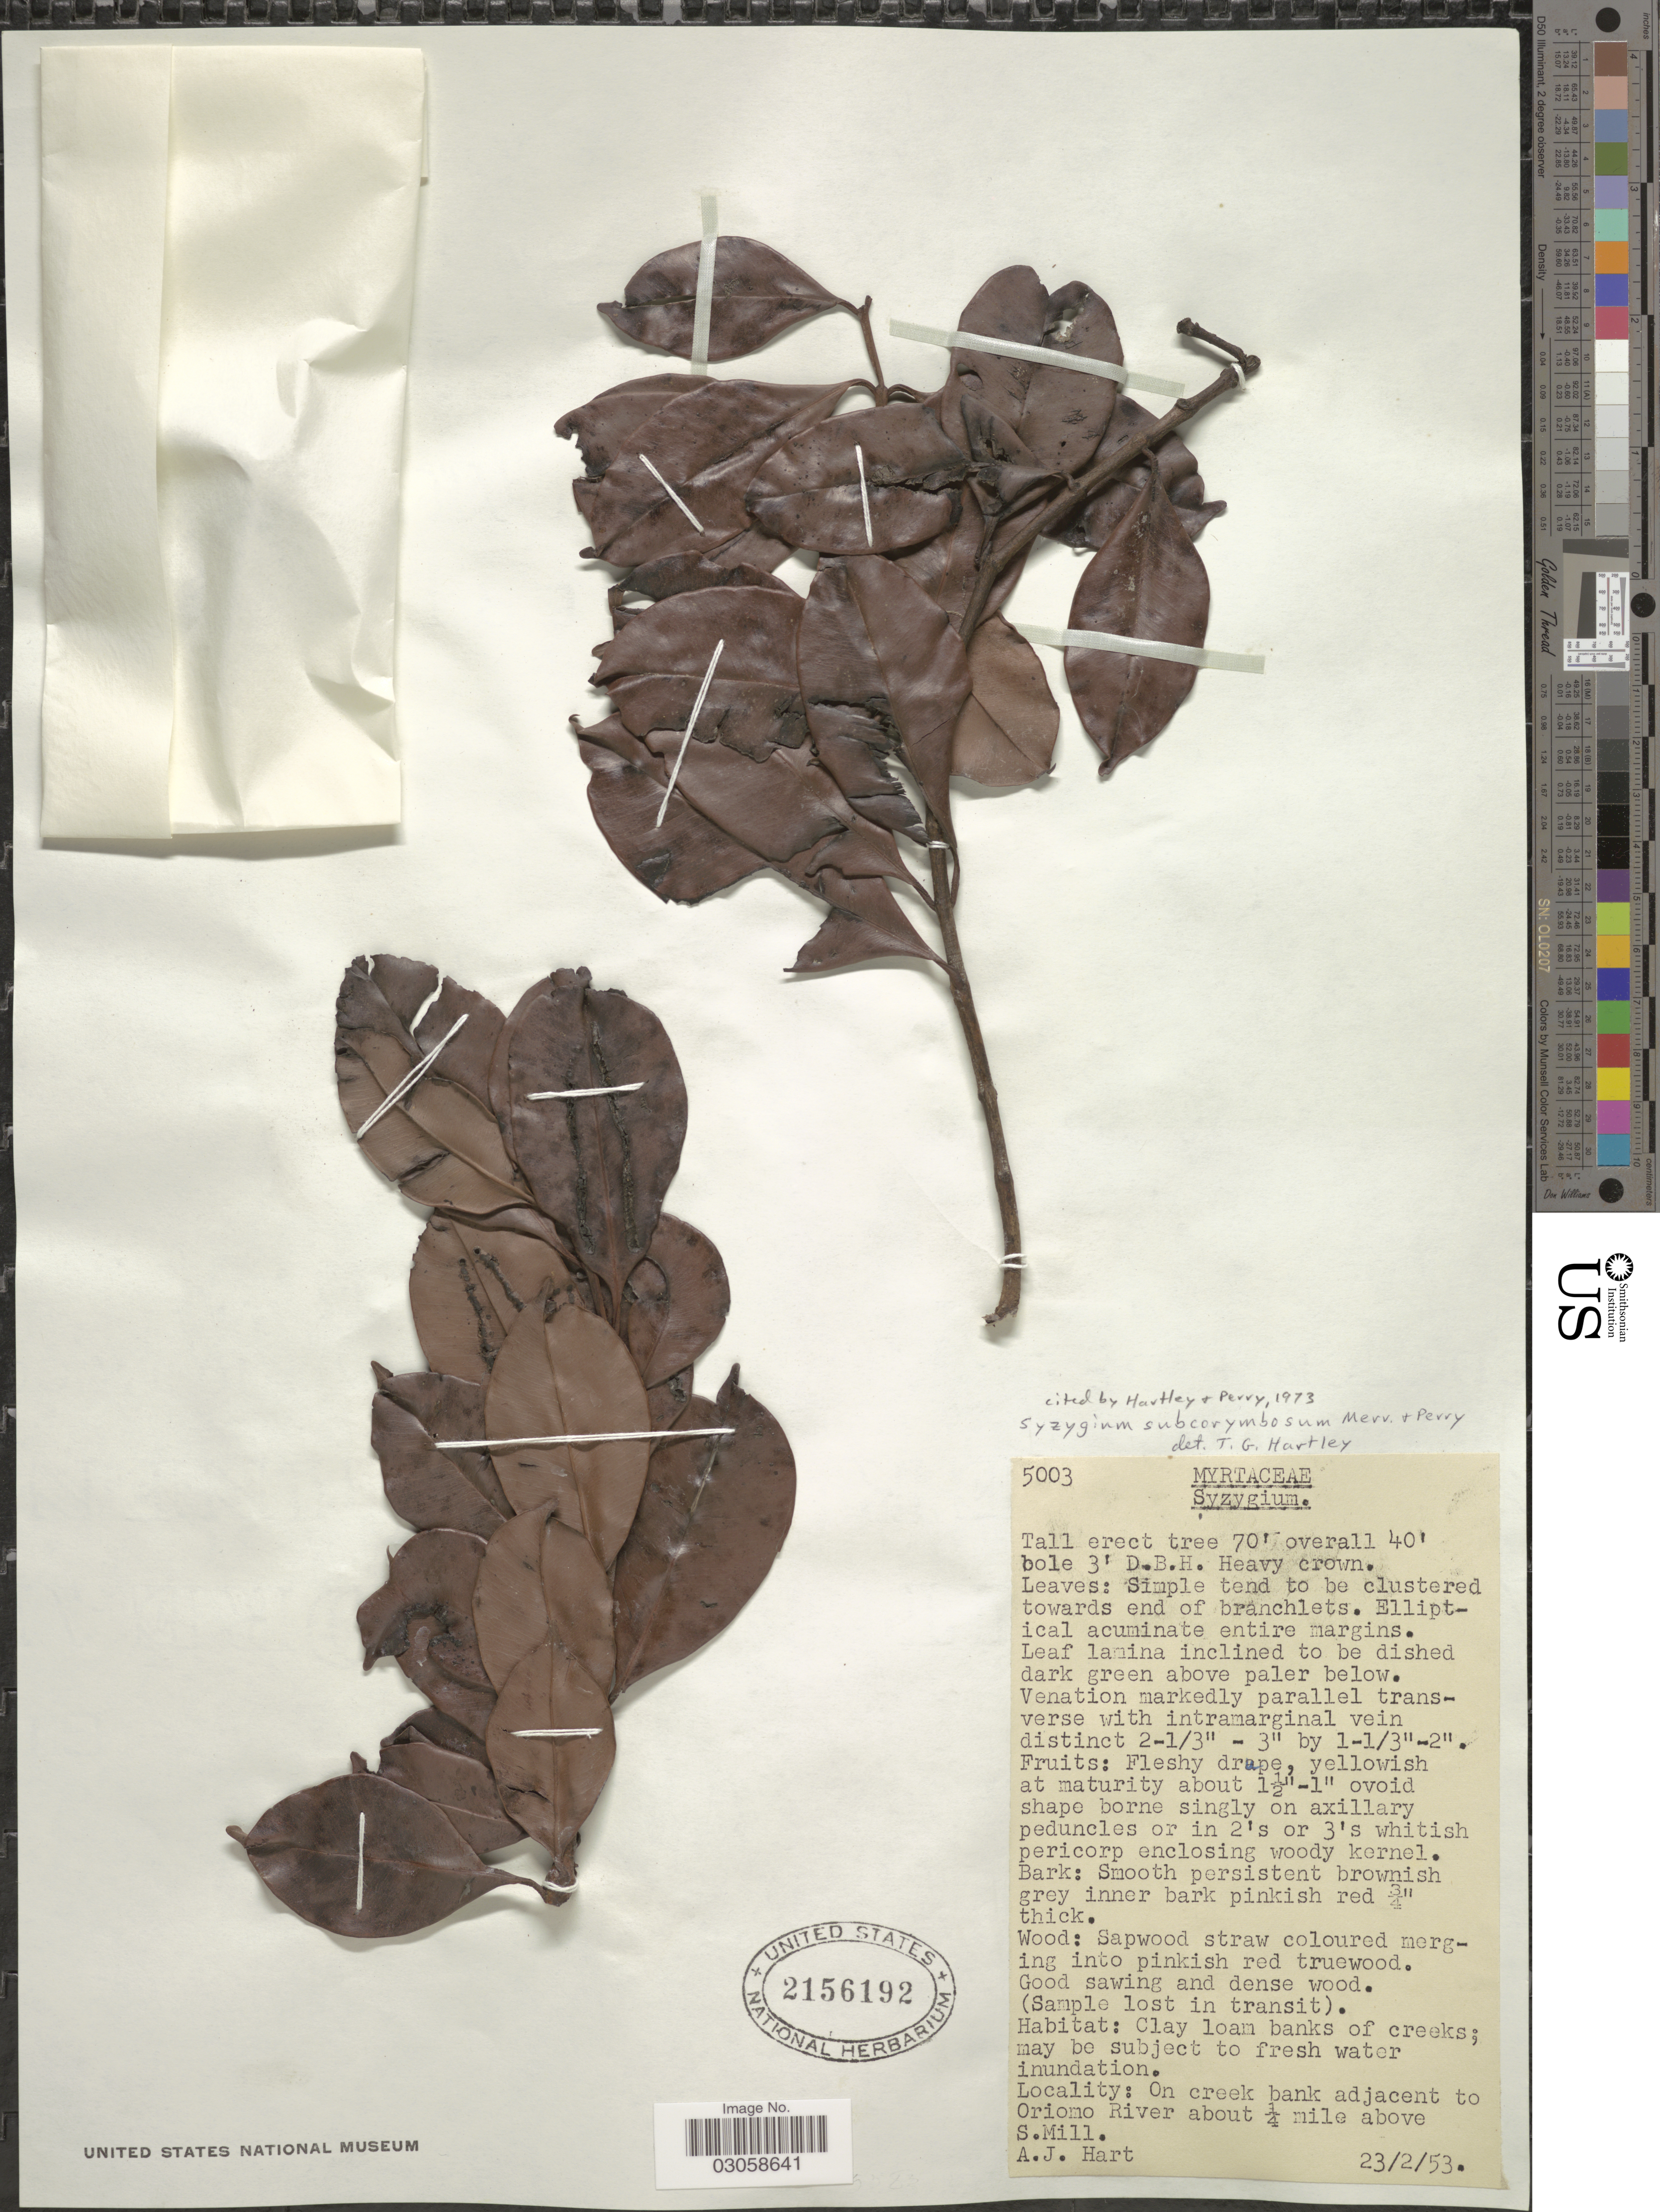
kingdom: Plantae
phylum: Tracheophyta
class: Magnoliopsida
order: Myrtales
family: Myrtaceae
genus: Syzygium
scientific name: Syzygium subcorymbosum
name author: Merr. & L.M. Perry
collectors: A. Hart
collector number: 5003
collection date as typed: Transcribed d/m/y: 23/2/53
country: Papua New Guinea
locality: On creek bank adjacent to Oriomo River about ¼ mile above S. Mill.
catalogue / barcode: US 2156192